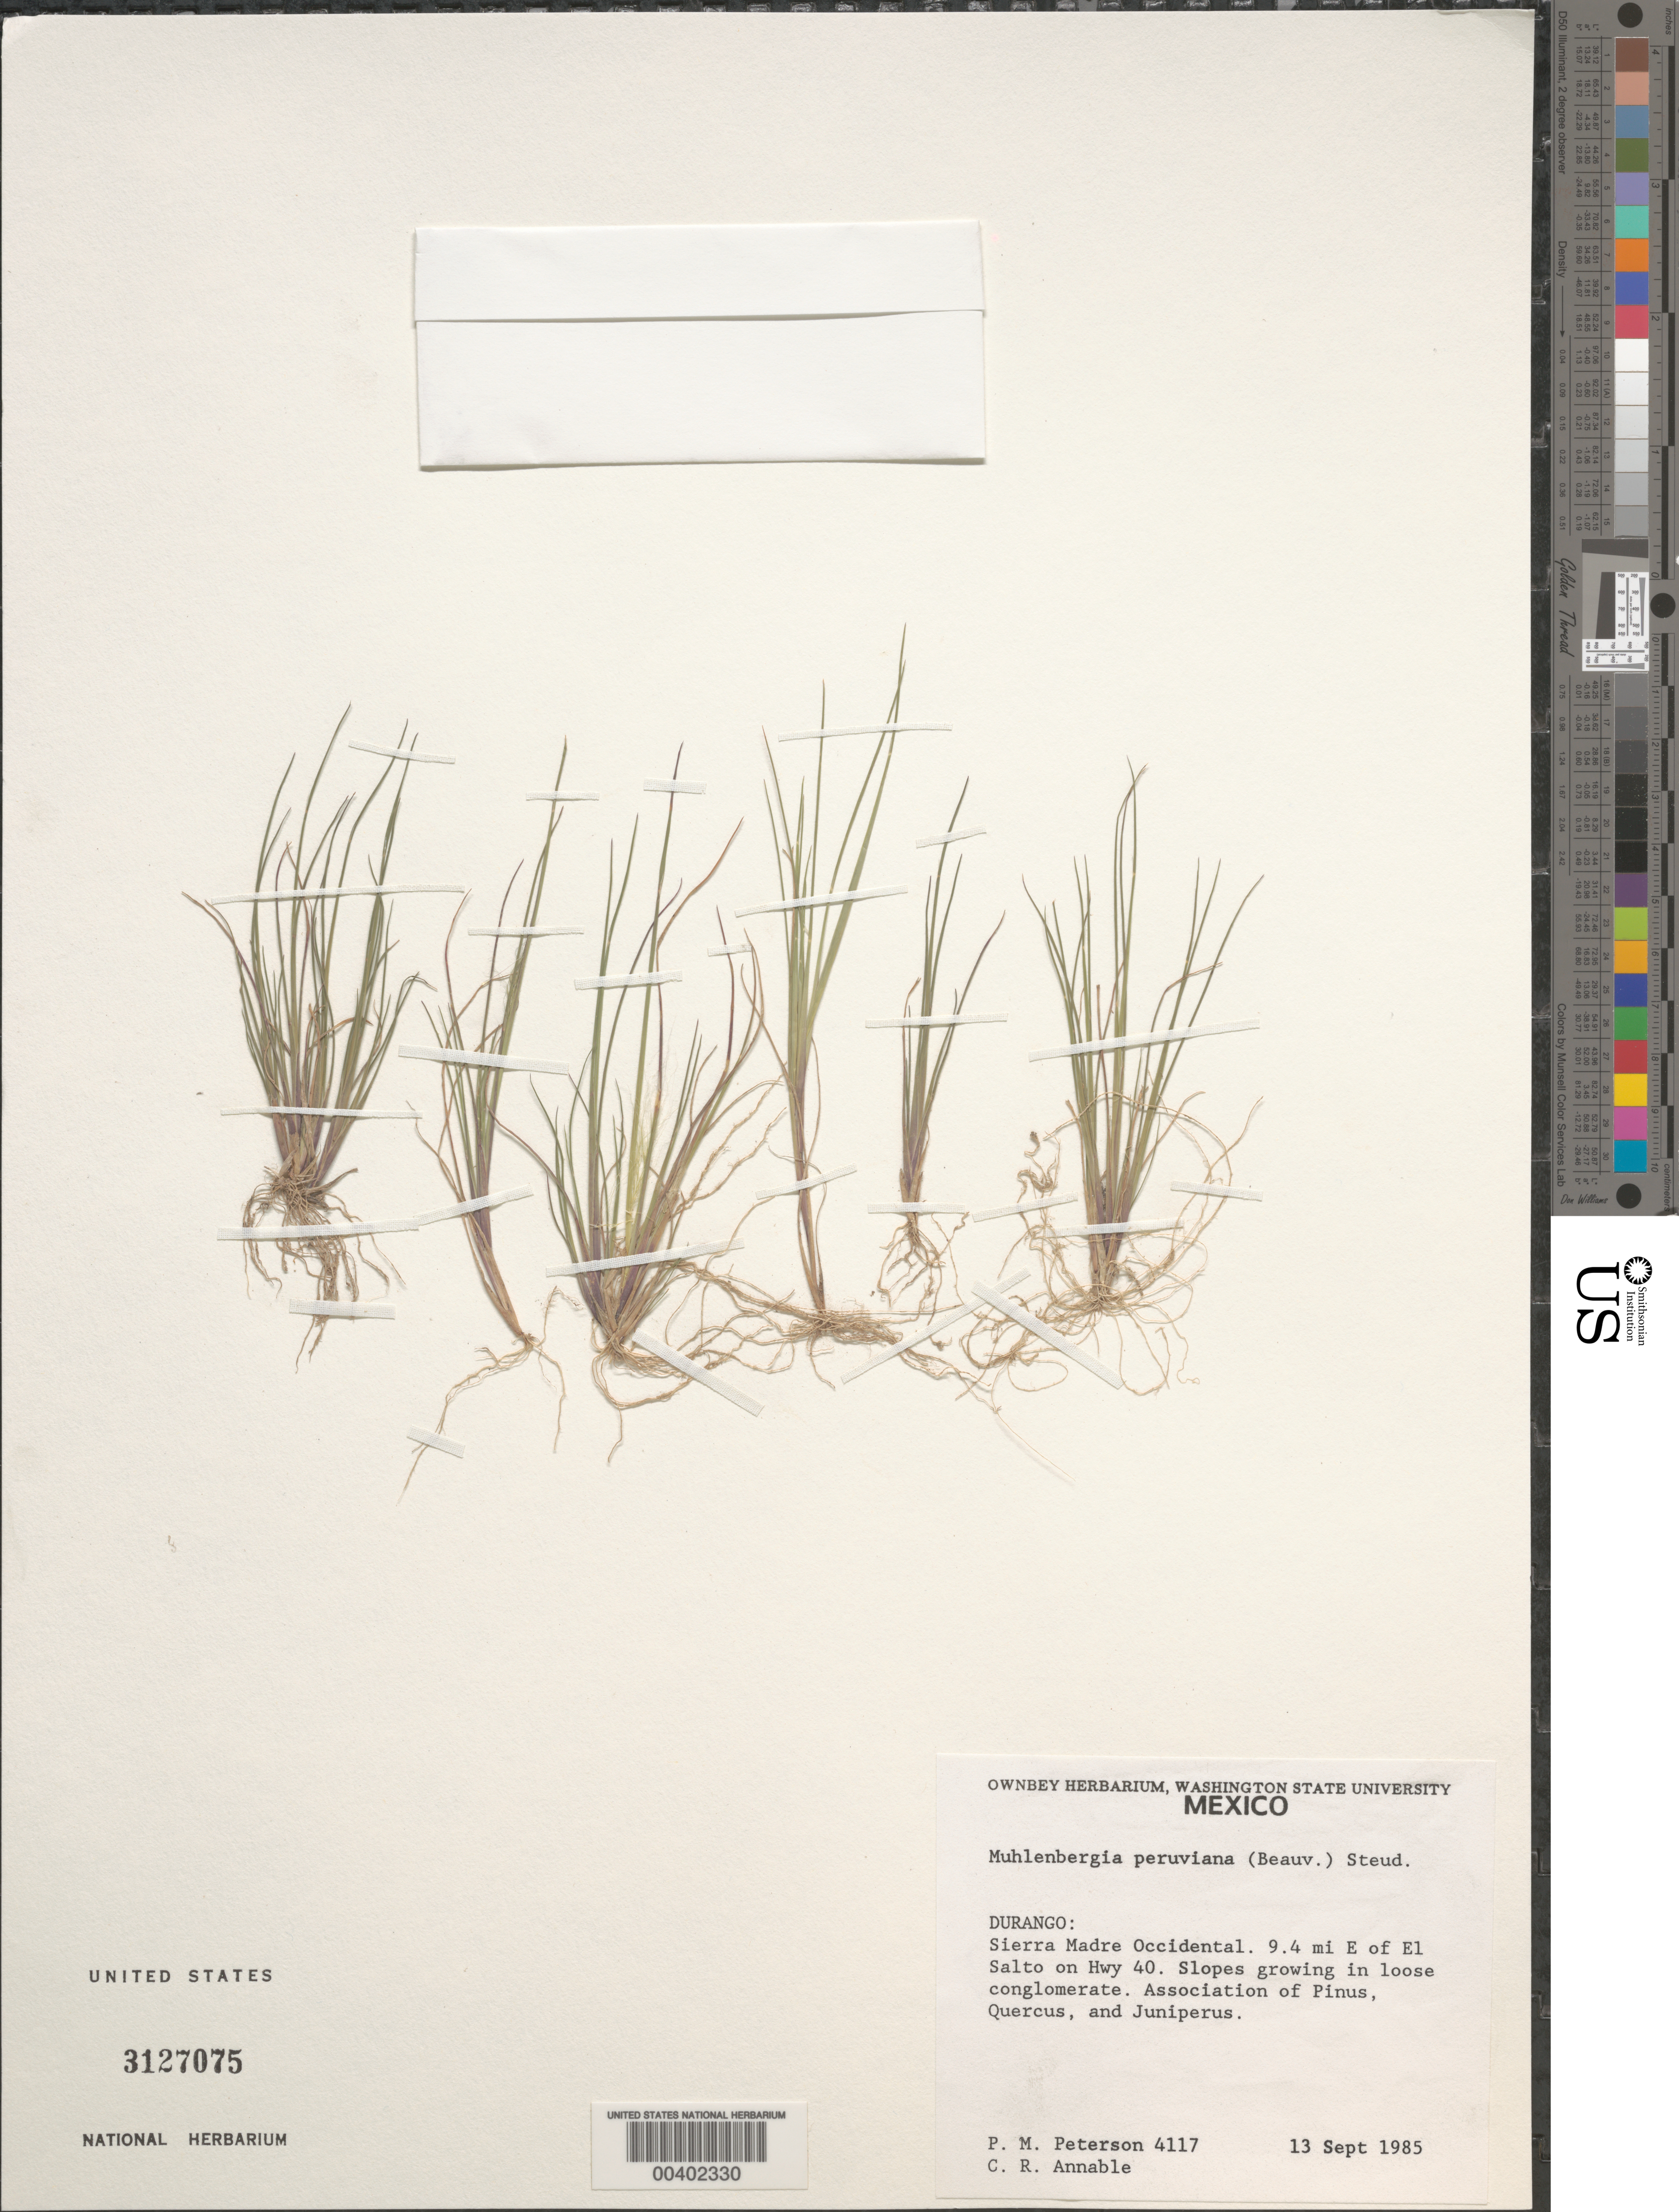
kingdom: Plantae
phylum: Tracheophyta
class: Liliopsida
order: Poales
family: Poaceae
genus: Muhlenbergia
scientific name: Muhlenbergia peruviana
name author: (P. Beauv.) Steud.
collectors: P. M. Peterson & C. R. Annable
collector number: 04117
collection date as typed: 13 Sep 1985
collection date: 1985-09-13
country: Mexico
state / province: Durango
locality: Sierra Madre Occidental, 9.4 miles E of El Salto on Hwy 40.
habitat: Slopes growing in loose conglomerate, associated with Pinus, Quercus and Juniperus.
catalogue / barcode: US 3127075